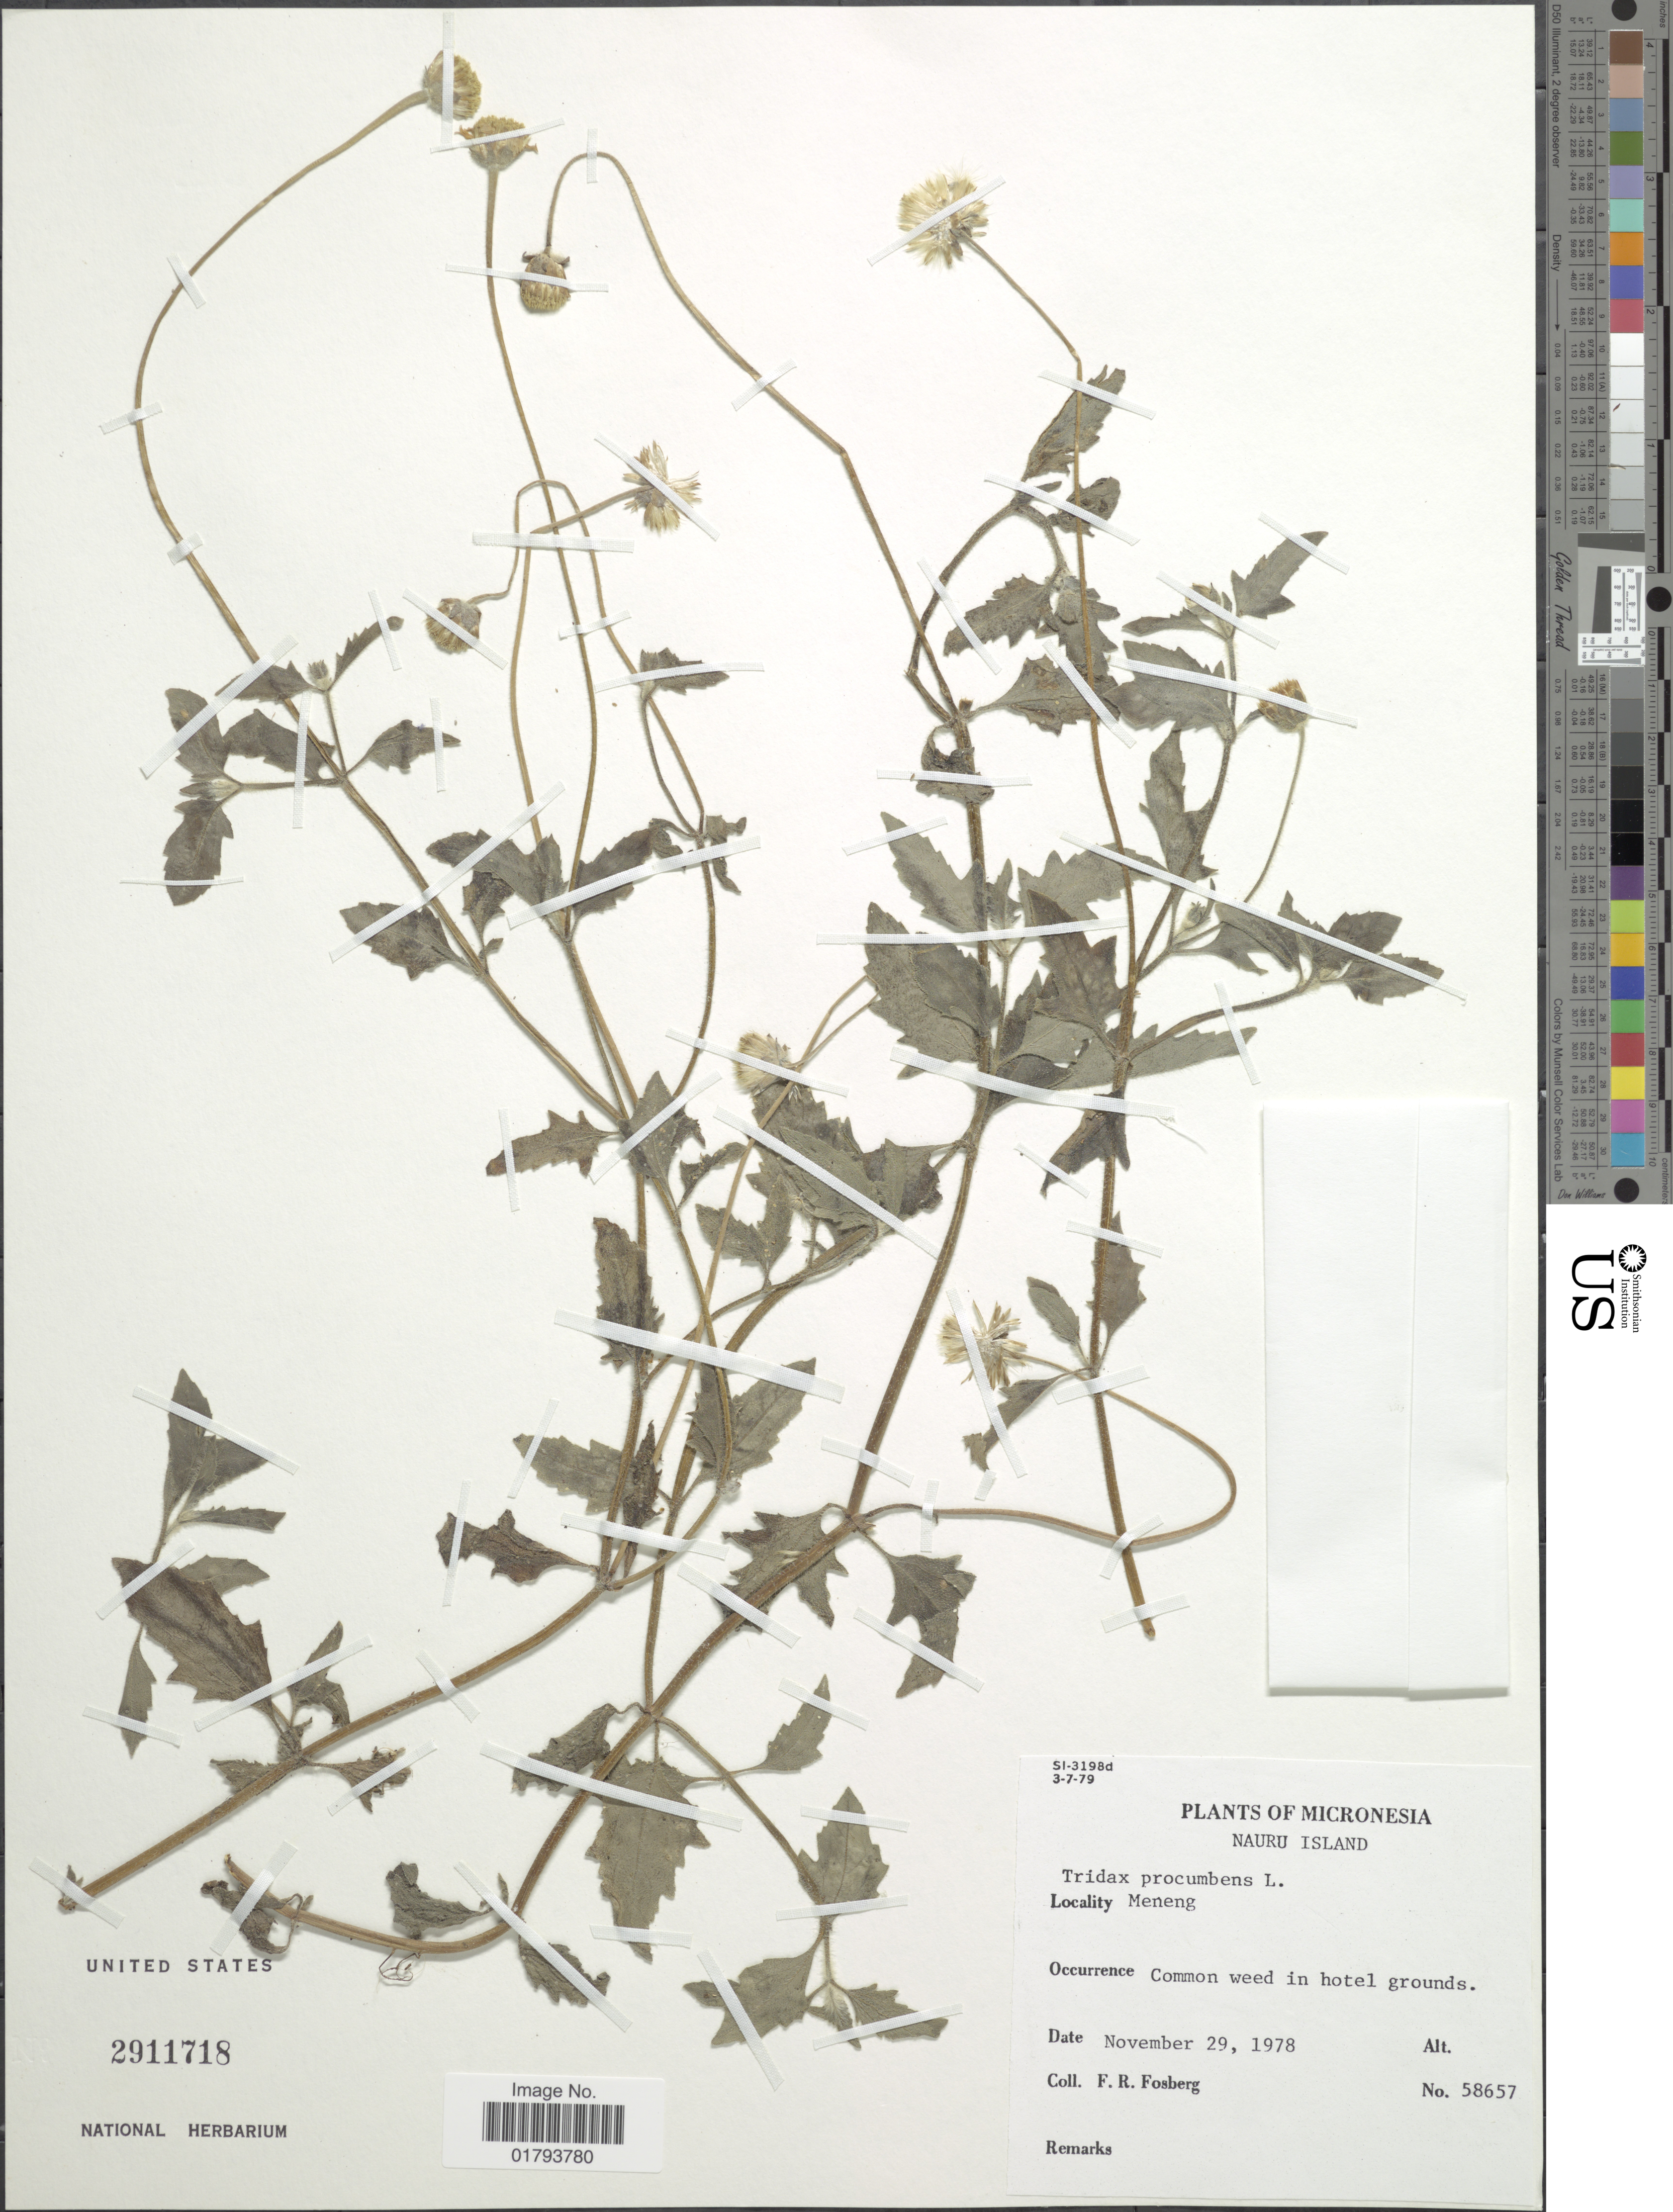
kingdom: Plantae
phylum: Tracheophyta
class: Magnoliopsida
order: Asterales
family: Asteraceae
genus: Tridax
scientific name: Tridax procumbens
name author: L.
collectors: F. R. Fosberg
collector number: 58657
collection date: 1978-11-29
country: Micronesia, Federated States of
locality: Nauru Island, Meneng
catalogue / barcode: US 2911718